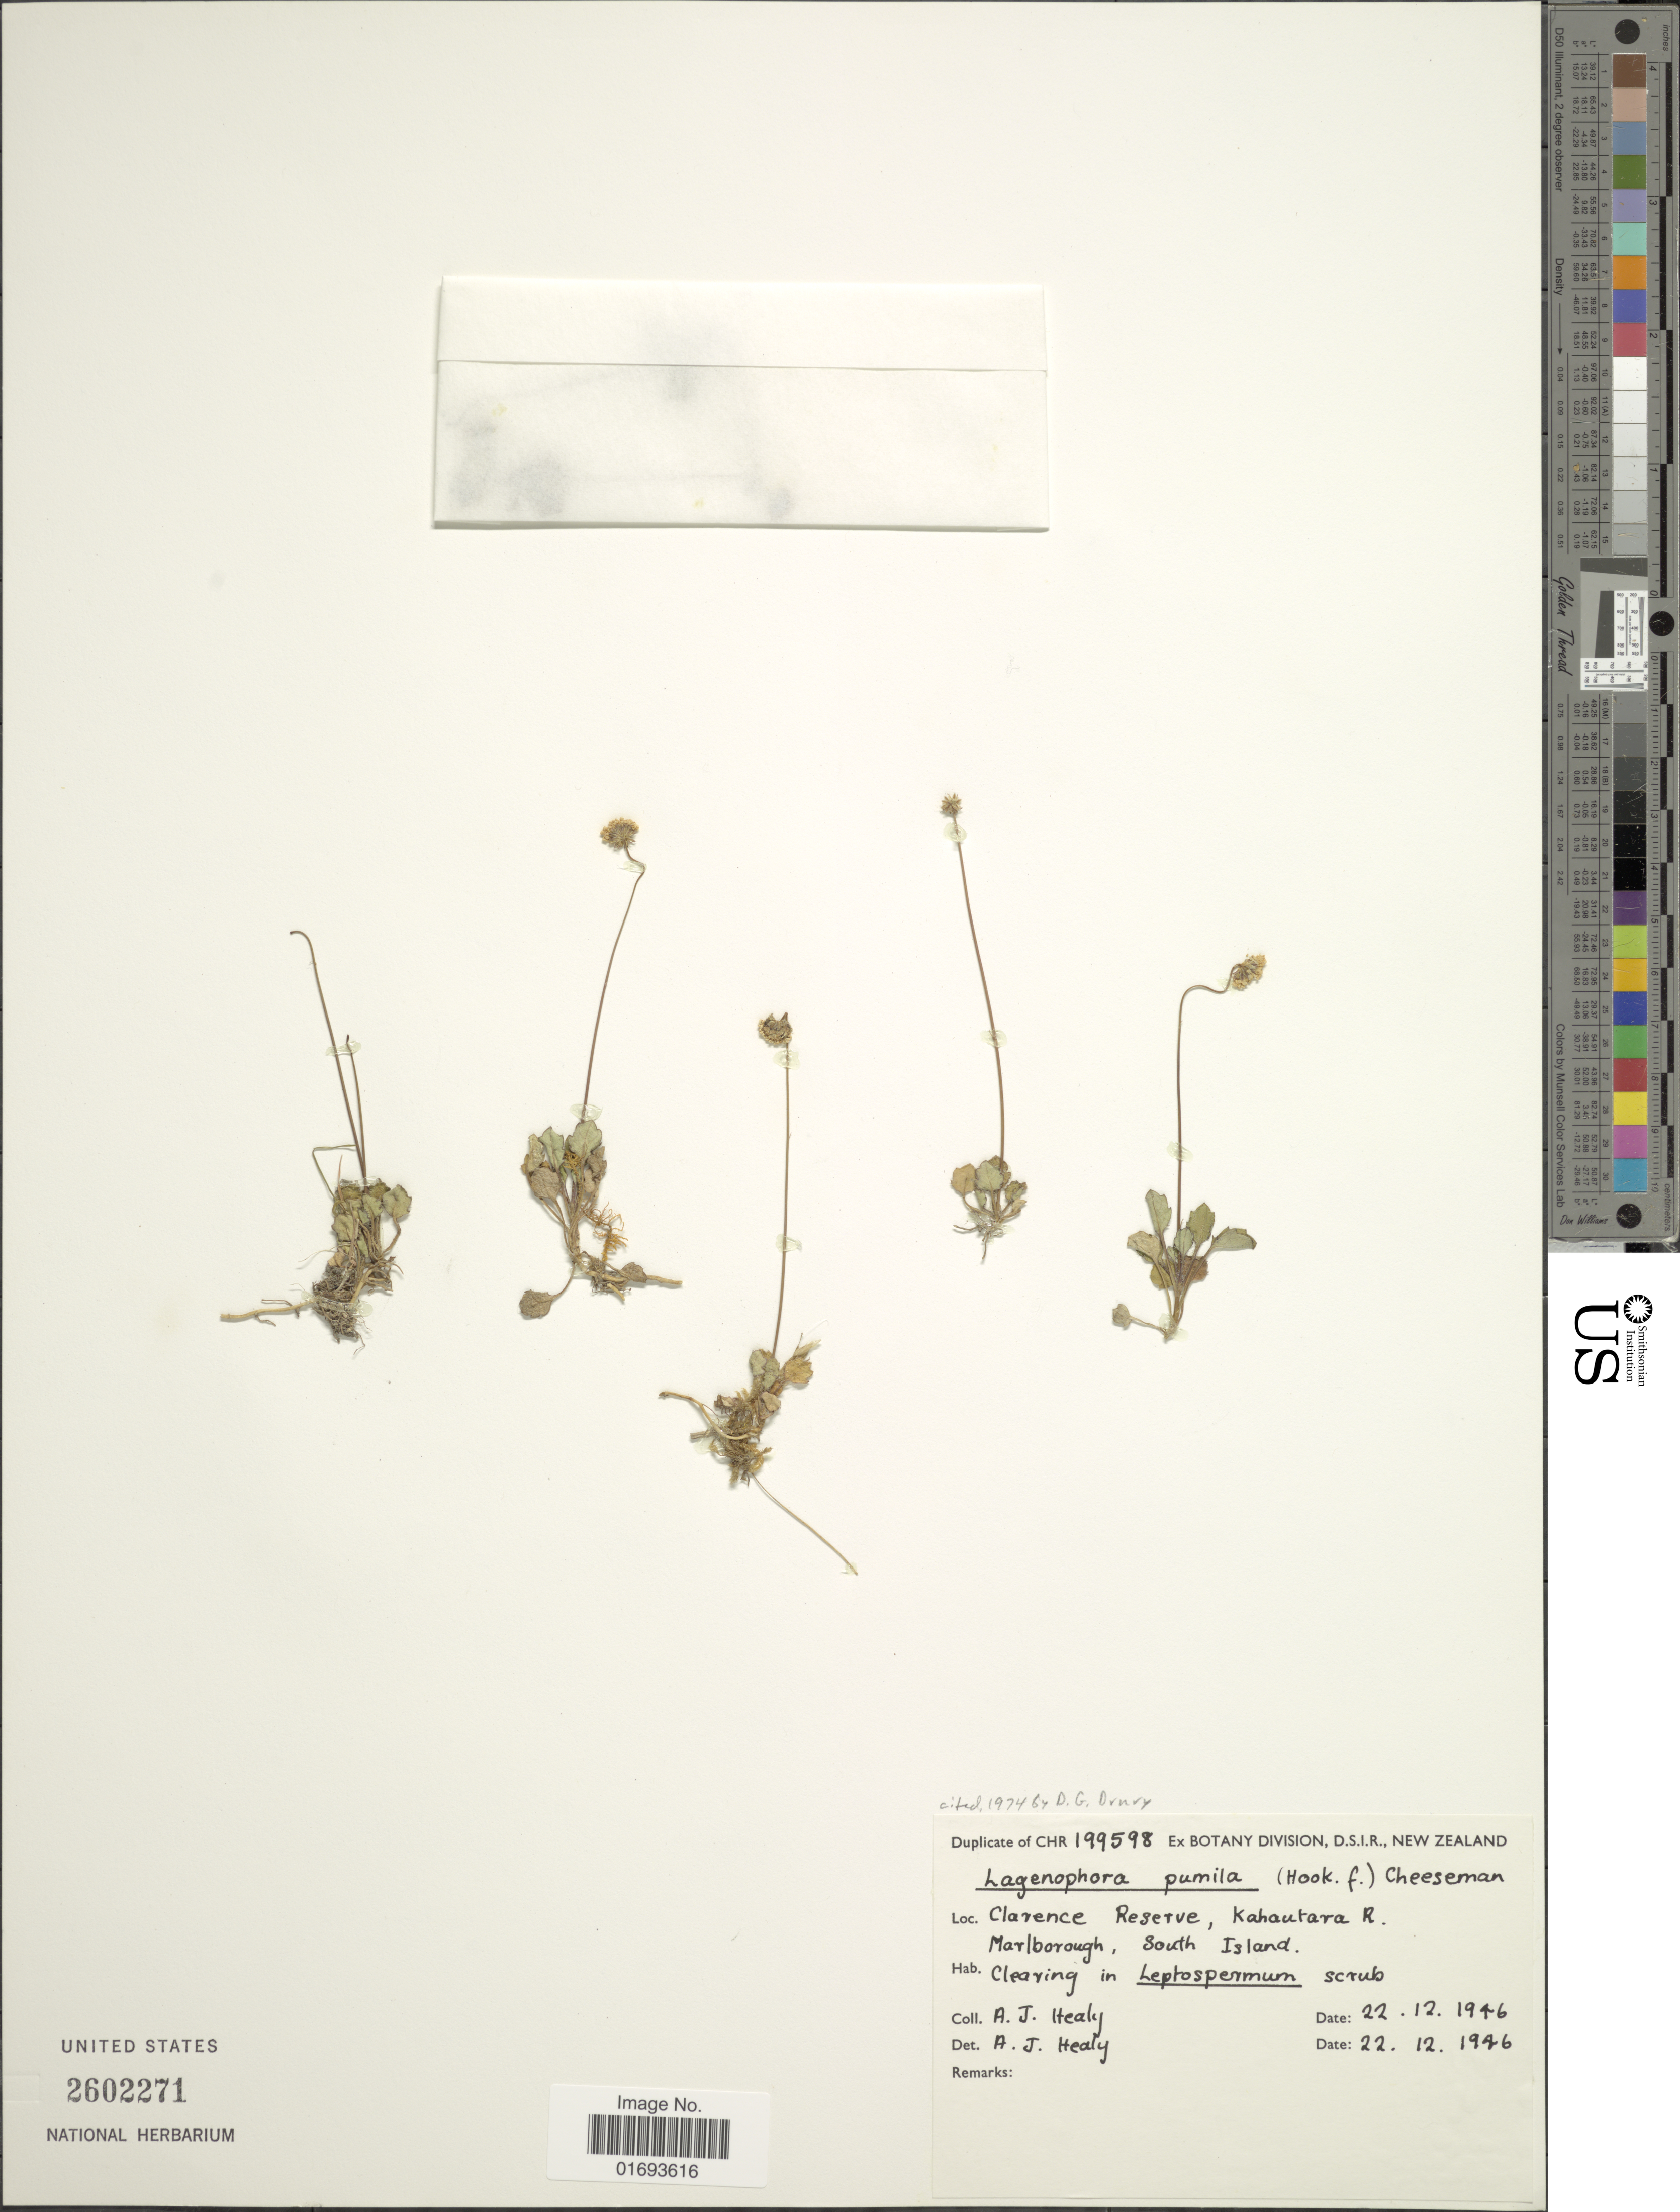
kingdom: Plantae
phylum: Tracheophyta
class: Magnoliopsida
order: Asterales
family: Asteraceae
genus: Lagenophora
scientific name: Lagenophora pumila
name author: (G. Forst.) Cheeseman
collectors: A. Healy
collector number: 199598?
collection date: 1946-12-22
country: New Zealand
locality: Clarence Reserve, Kahautara R. Marlborough, South Island. New Zealand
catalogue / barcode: US 2602271